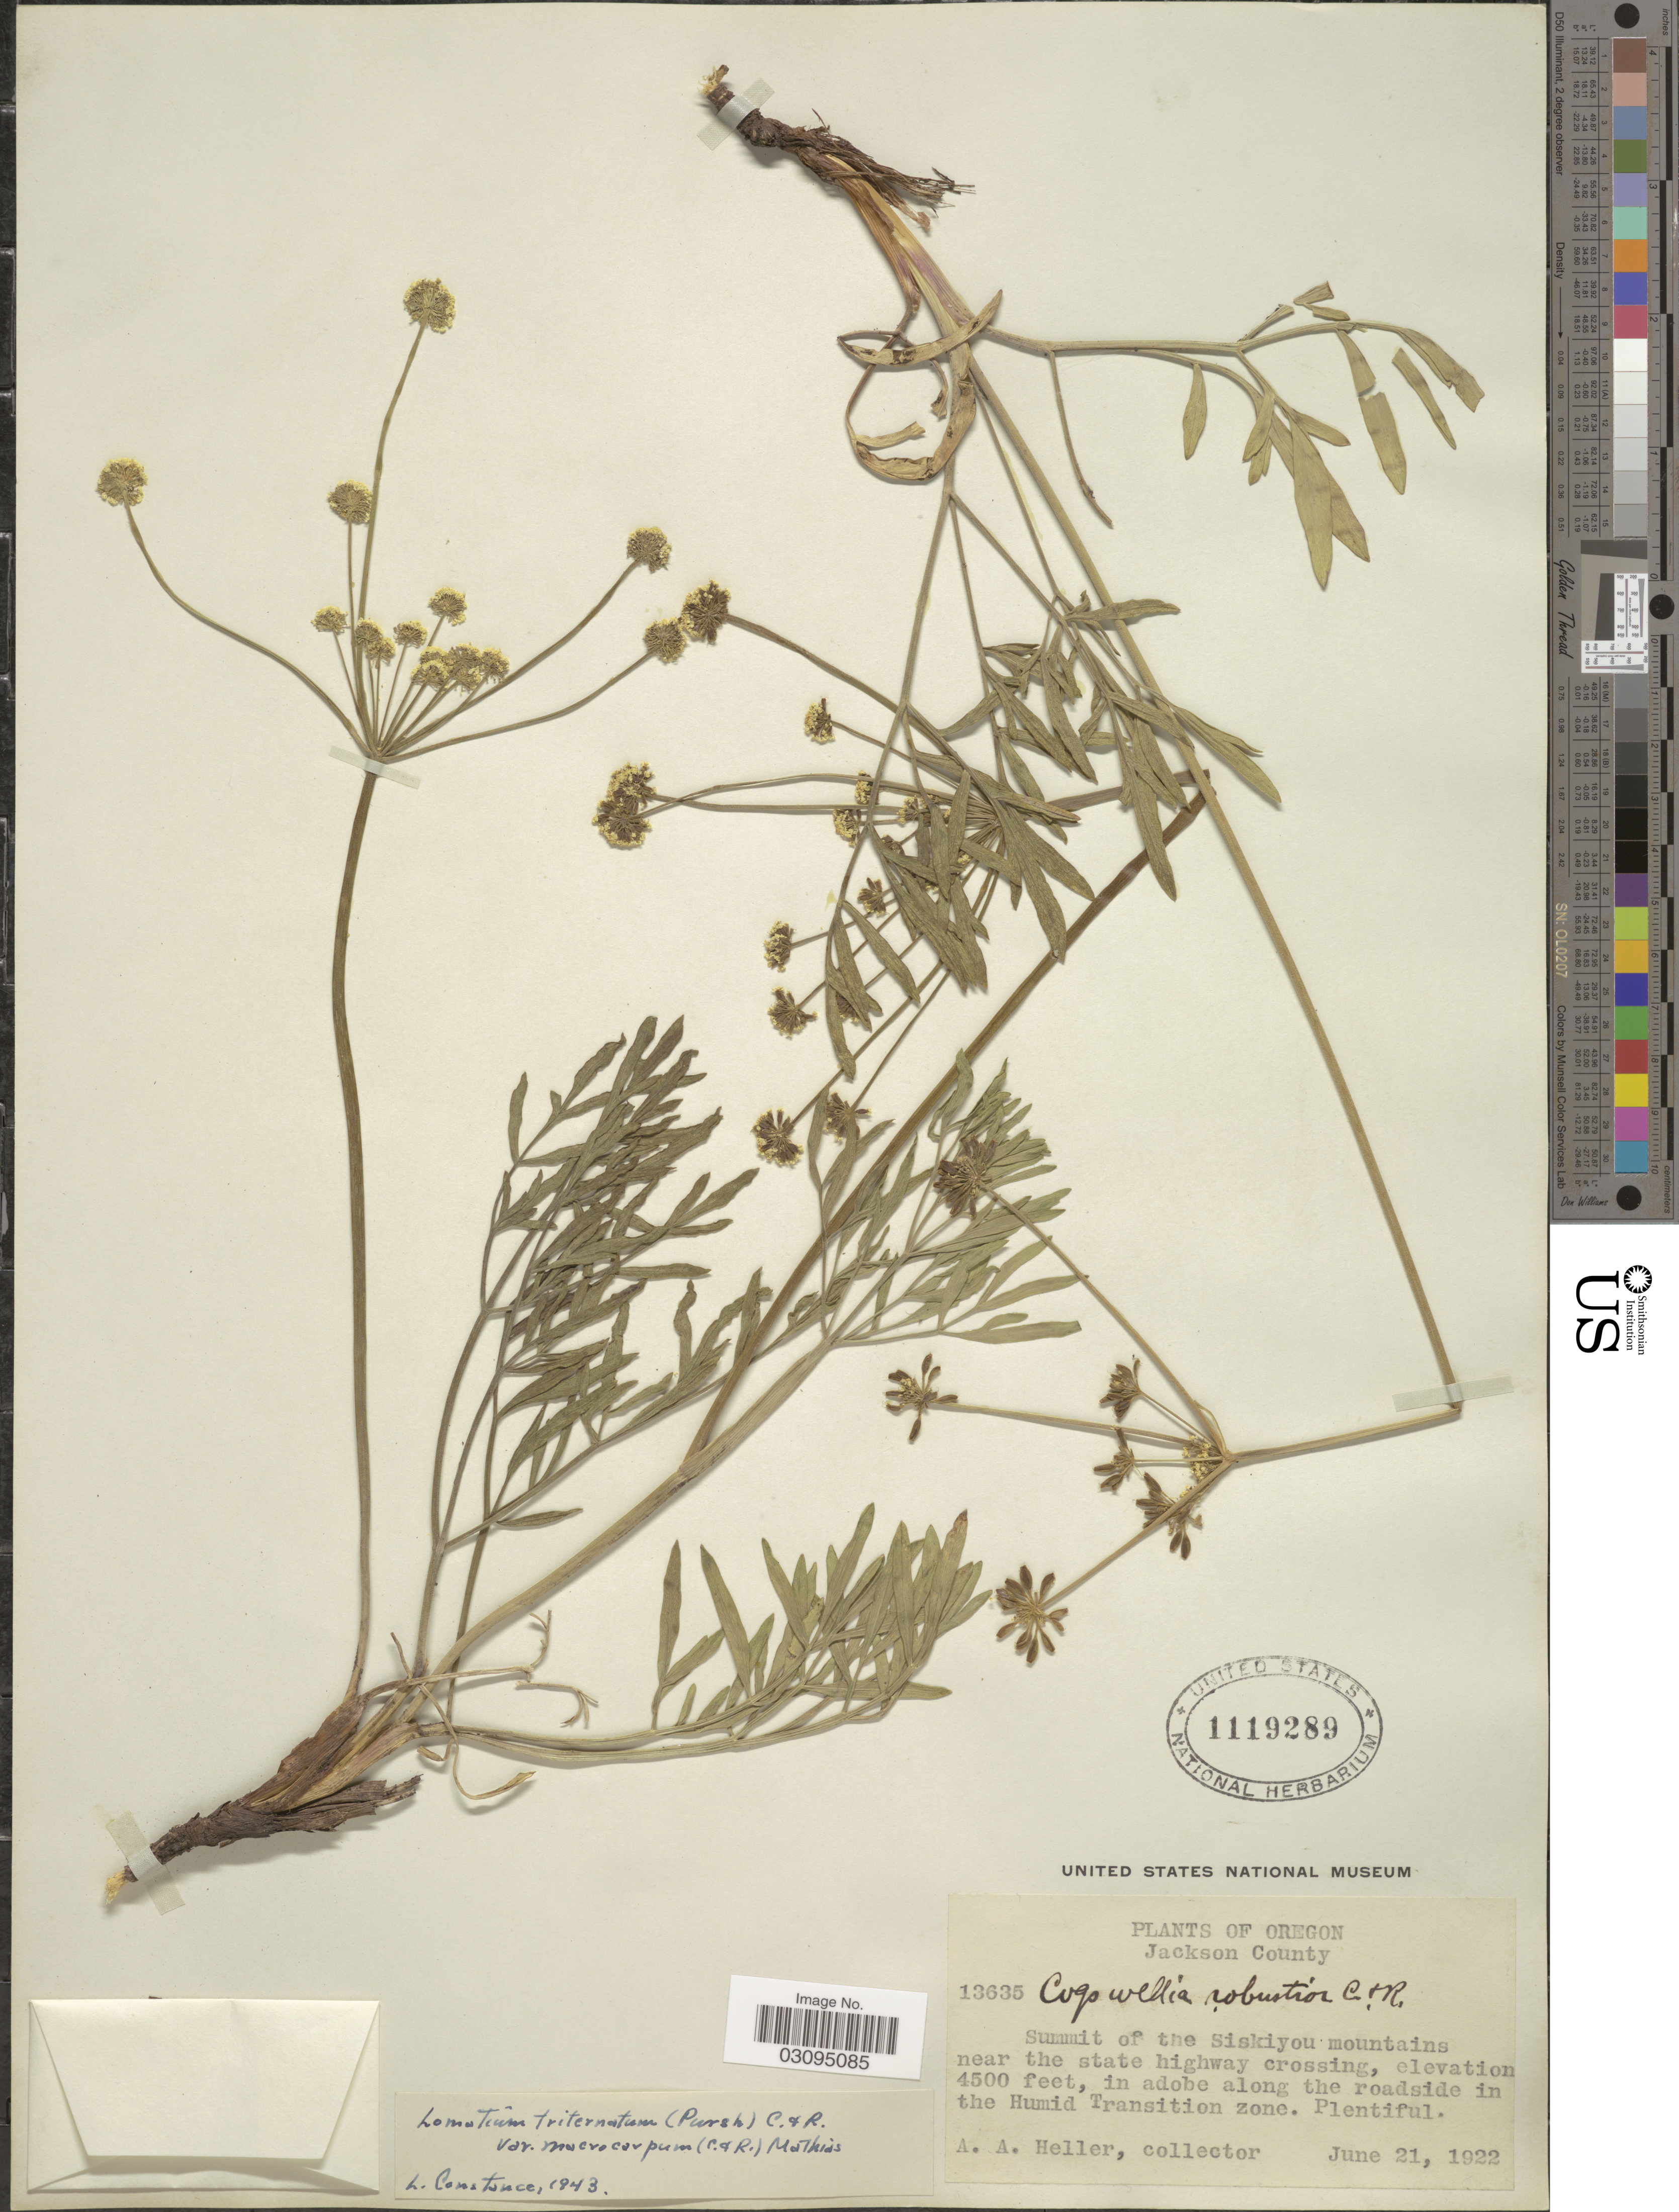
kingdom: Plantae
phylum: Tracheophyta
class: Magnoliopsida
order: Apiales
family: Apiaceae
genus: Lomatium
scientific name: Lomatium triternatum var. macrocarpum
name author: (J.M. Coult. & Rose) Mathias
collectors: A. A. Heller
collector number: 13635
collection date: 1922-06-21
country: United States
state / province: Oregon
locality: Jackson County, Summit of the Siskiyou mountains near the state highway crossing, in adobe along the roadside on the Humid Transition zone.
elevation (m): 1372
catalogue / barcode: US 1119289